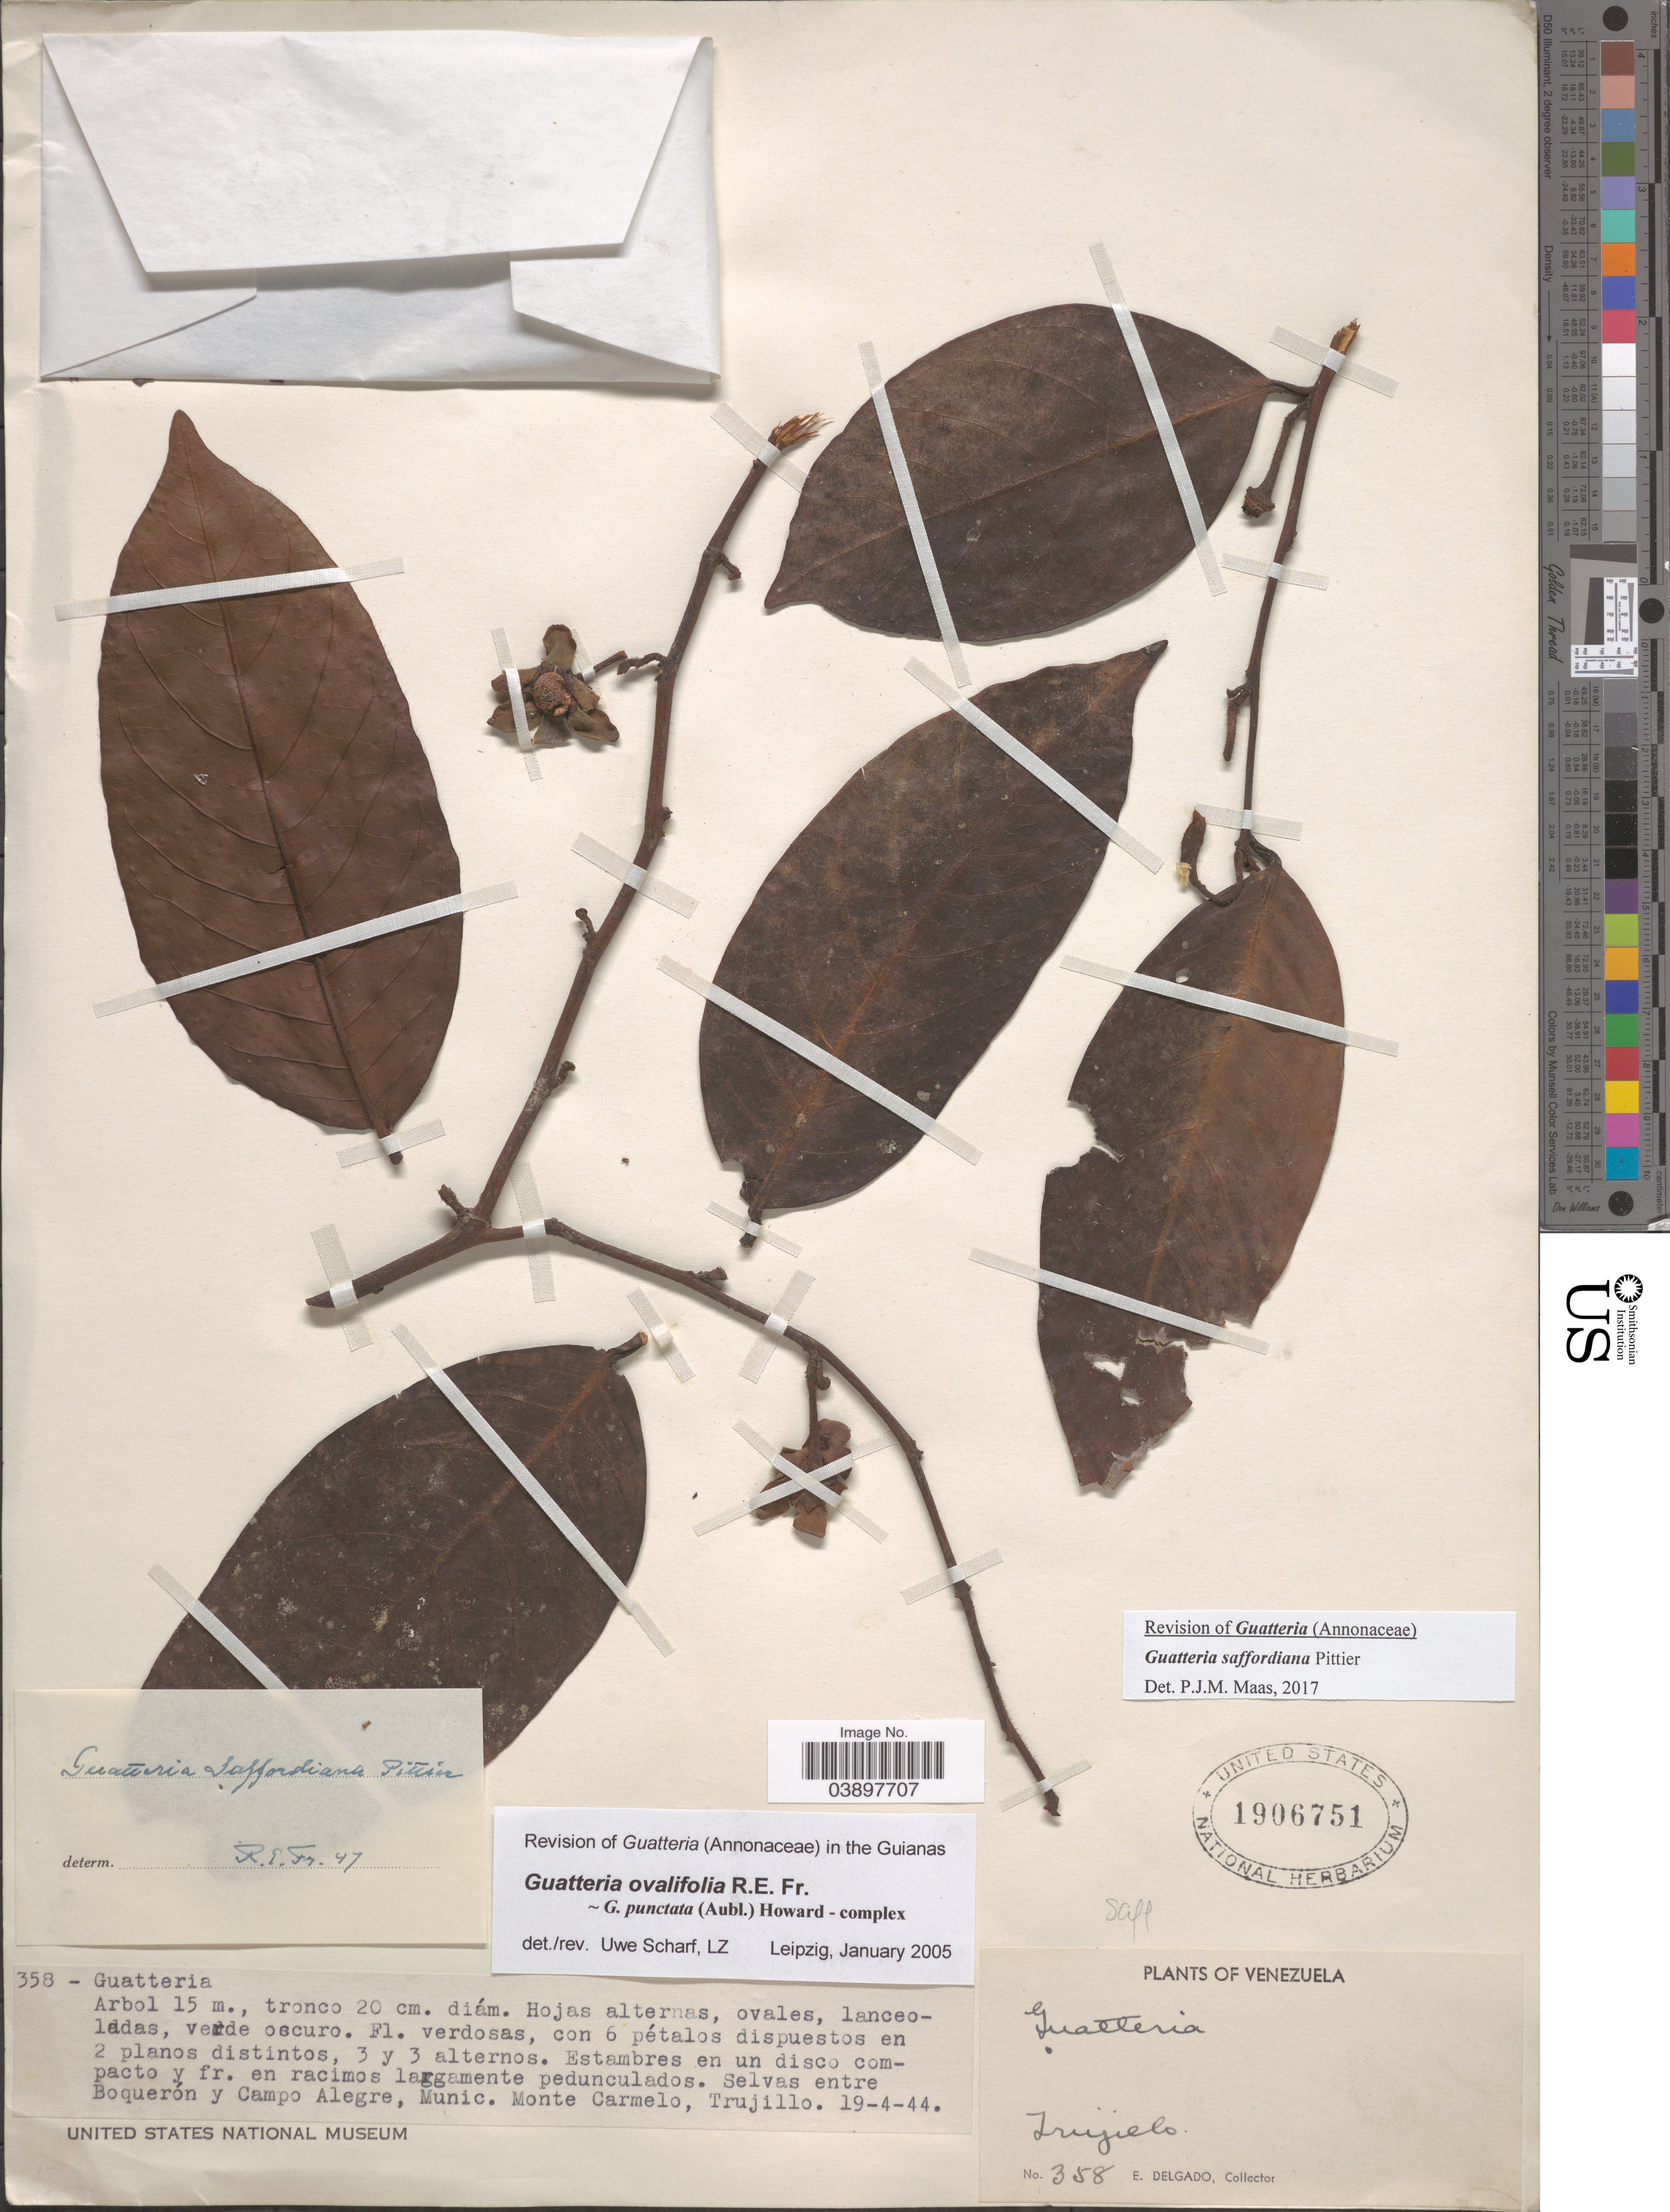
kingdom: Plantae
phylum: Tracheophyta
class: Magnoliopsida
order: Magnoliales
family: Annonaceae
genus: Guatteria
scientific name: Guatteria saffordiana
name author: Pittier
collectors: E. Delgado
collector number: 358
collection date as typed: Transcribed d/m/y: 19/4/44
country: Venezuela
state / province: Trujillo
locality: Selvas entre Boquerón y Campo Alegre, Munic. Monte Carmelo.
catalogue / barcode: US 1906751